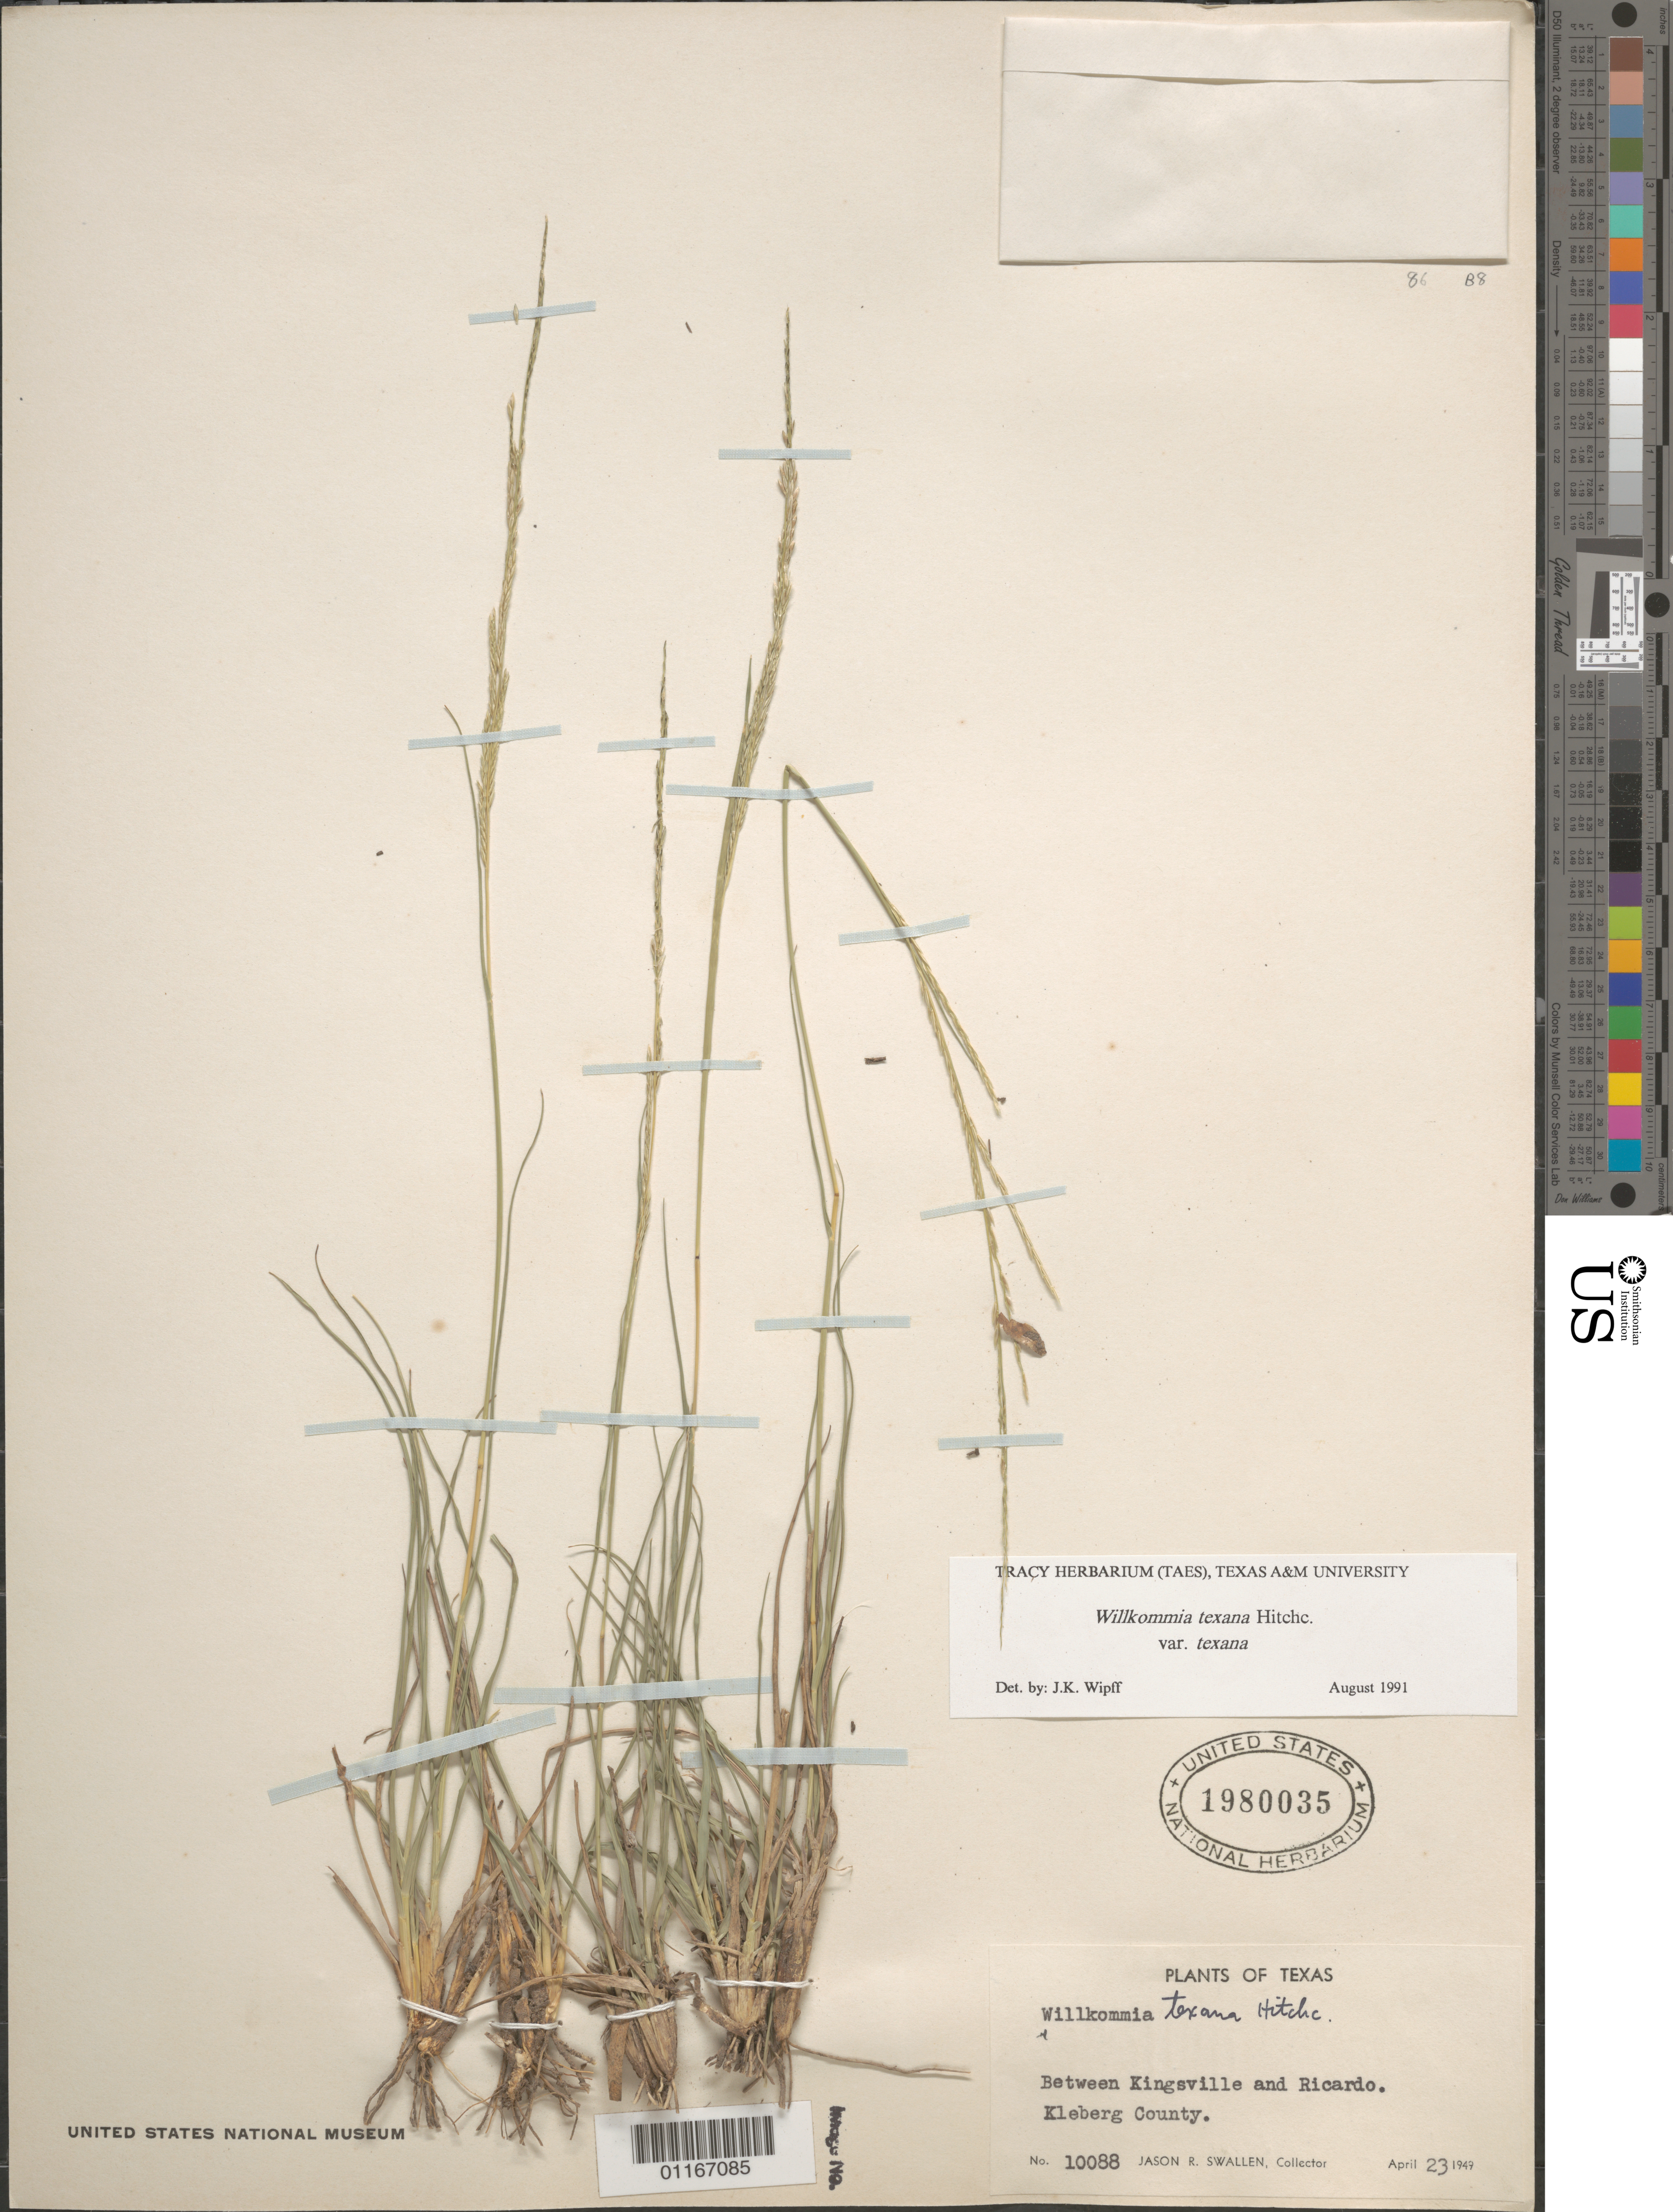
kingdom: Plantae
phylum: Tracheophyta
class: Liliopsida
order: Poales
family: Poaceae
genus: Willkommia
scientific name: Willkommia texana var. texana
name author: Hitchc.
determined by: Wipff, J. K.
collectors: J. R. Swallen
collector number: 10088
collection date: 1949-04-23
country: United States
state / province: Texas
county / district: Kleberg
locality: Between Kingsville and Ricardo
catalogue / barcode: US 1980035